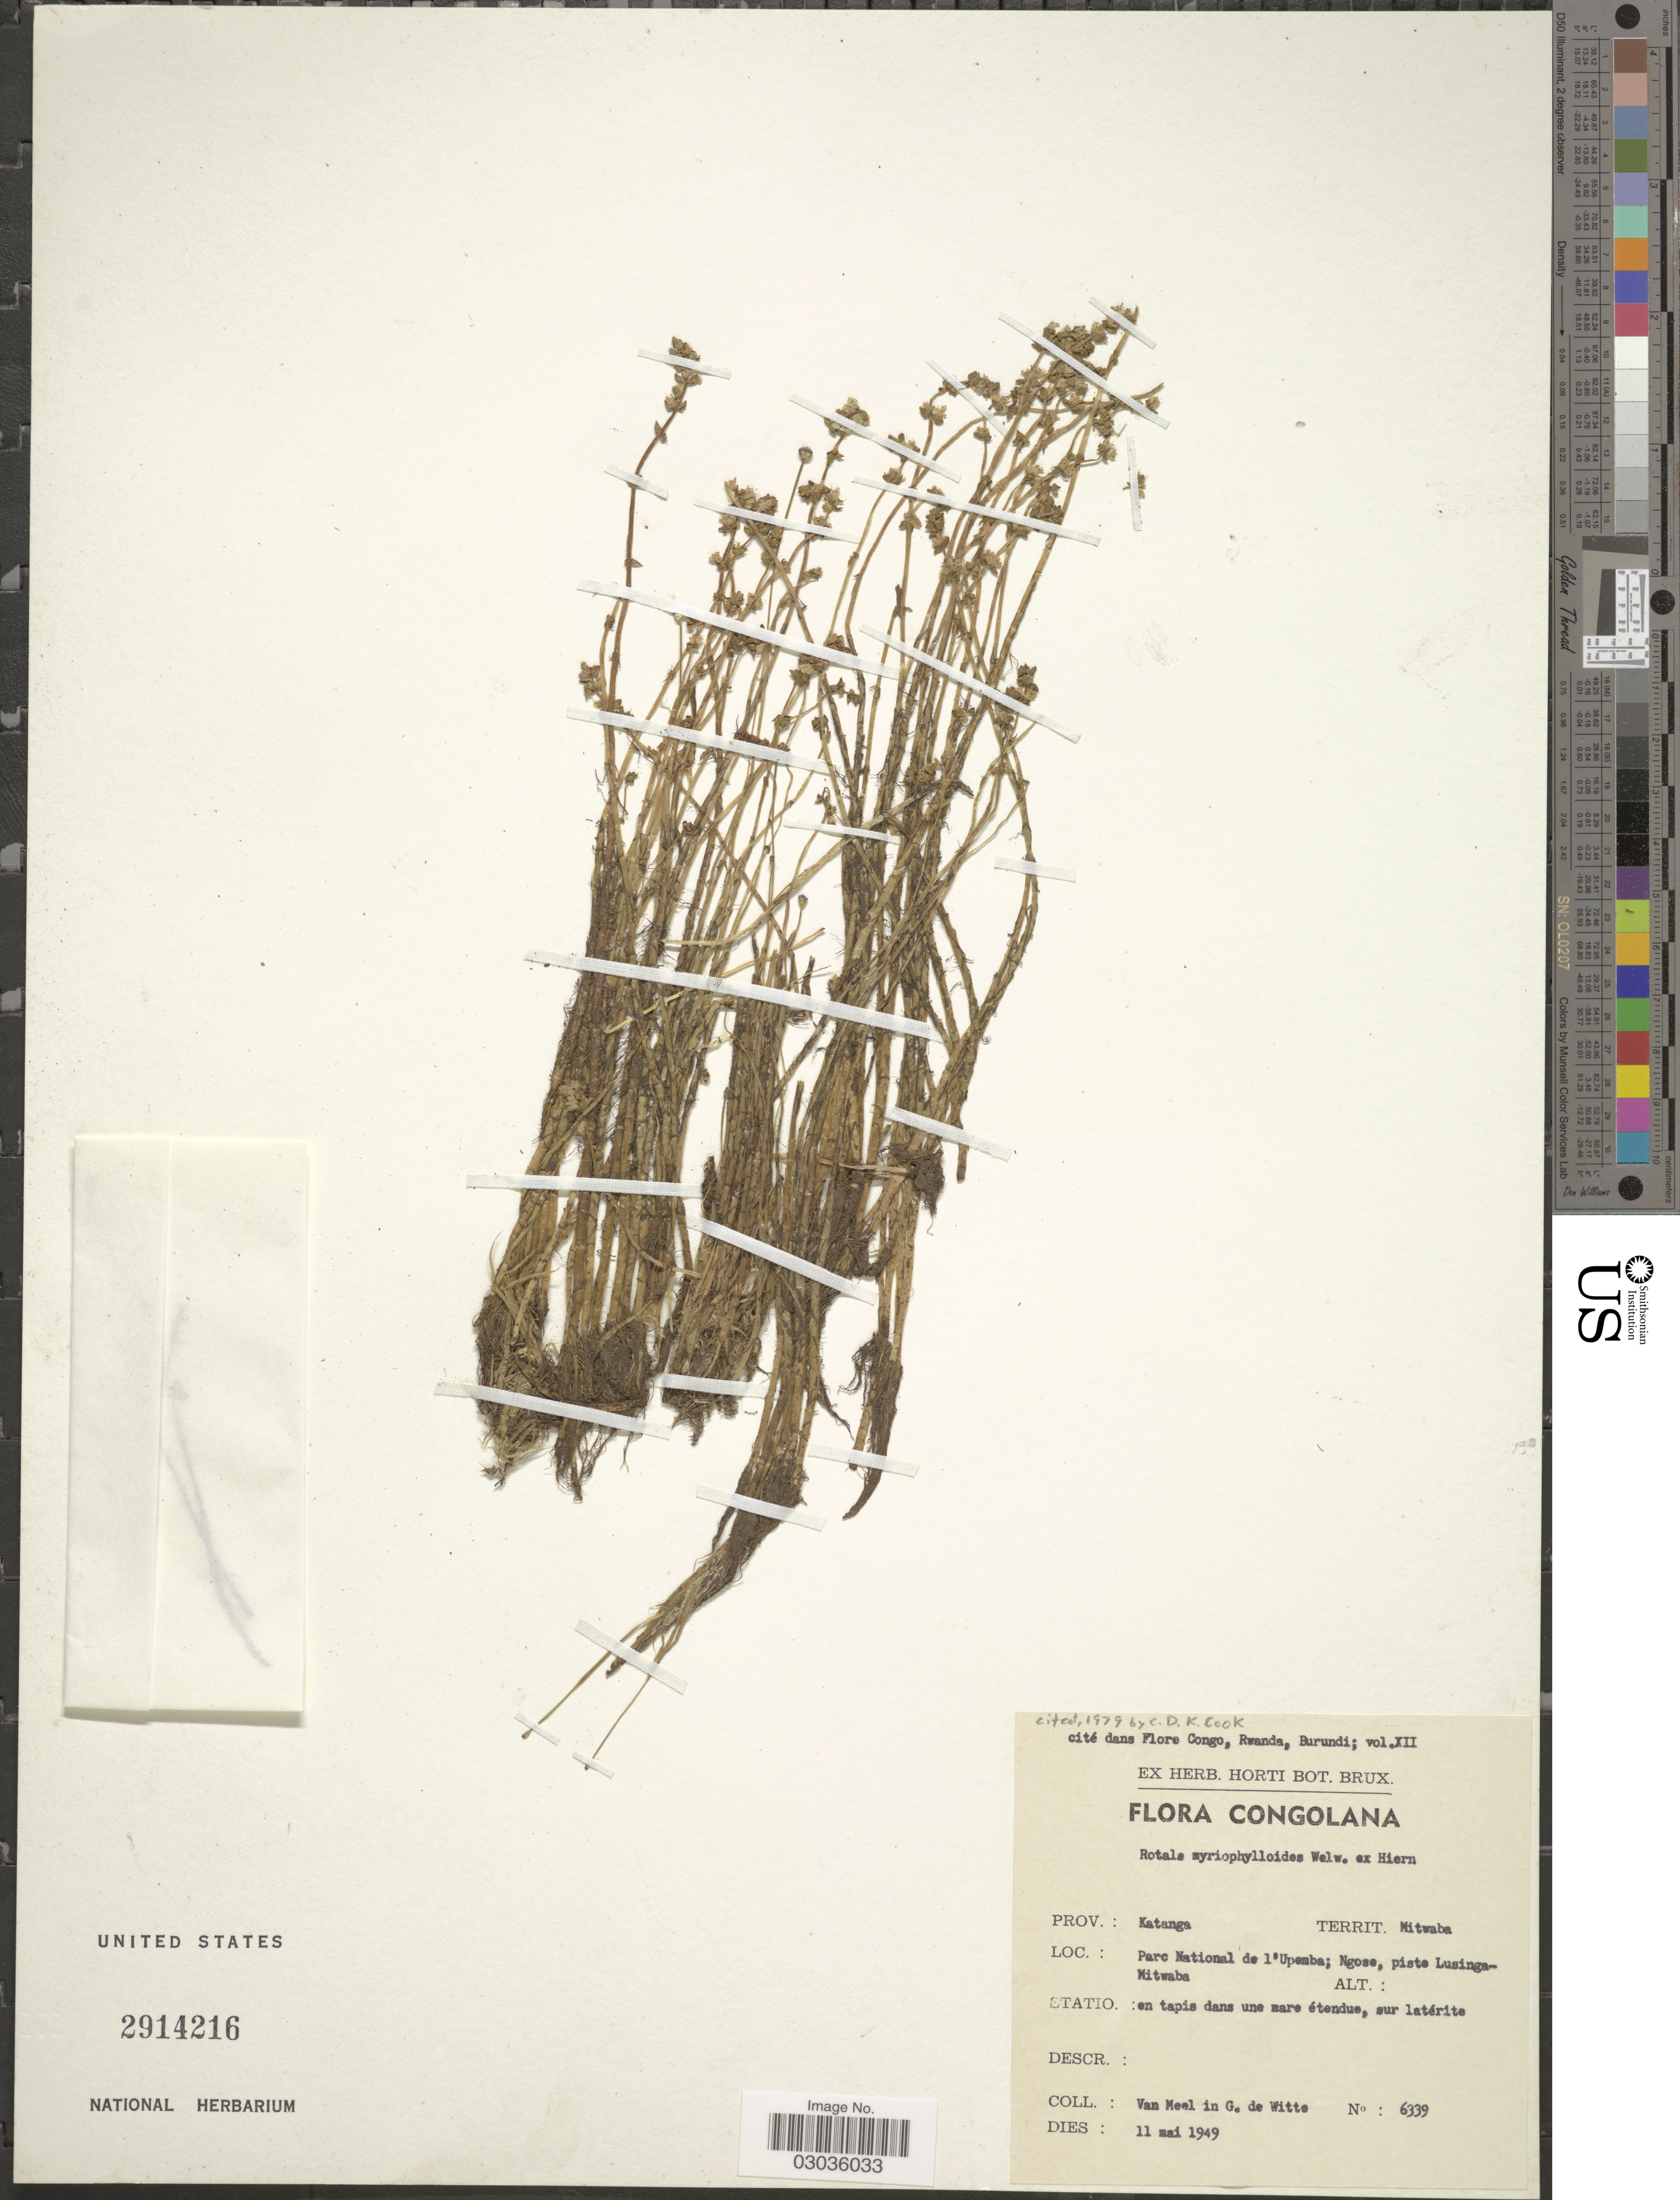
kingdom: Plantae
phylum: Tracheophyta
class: Magnoliopsida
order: Myrtales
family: Lythraceae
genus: Rotala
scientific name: Rotala myriophylloides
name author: Welw. ex Hiern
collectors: Van Meel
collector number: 6339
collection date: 1949-05-11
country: Congo, Democratic Republic of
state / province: Haut-Katanga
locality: Territ. Mitwaba, Parc National de l'Upemba; Ngose, piste Lusinga-Mitwaba.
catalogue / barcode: US 2914216